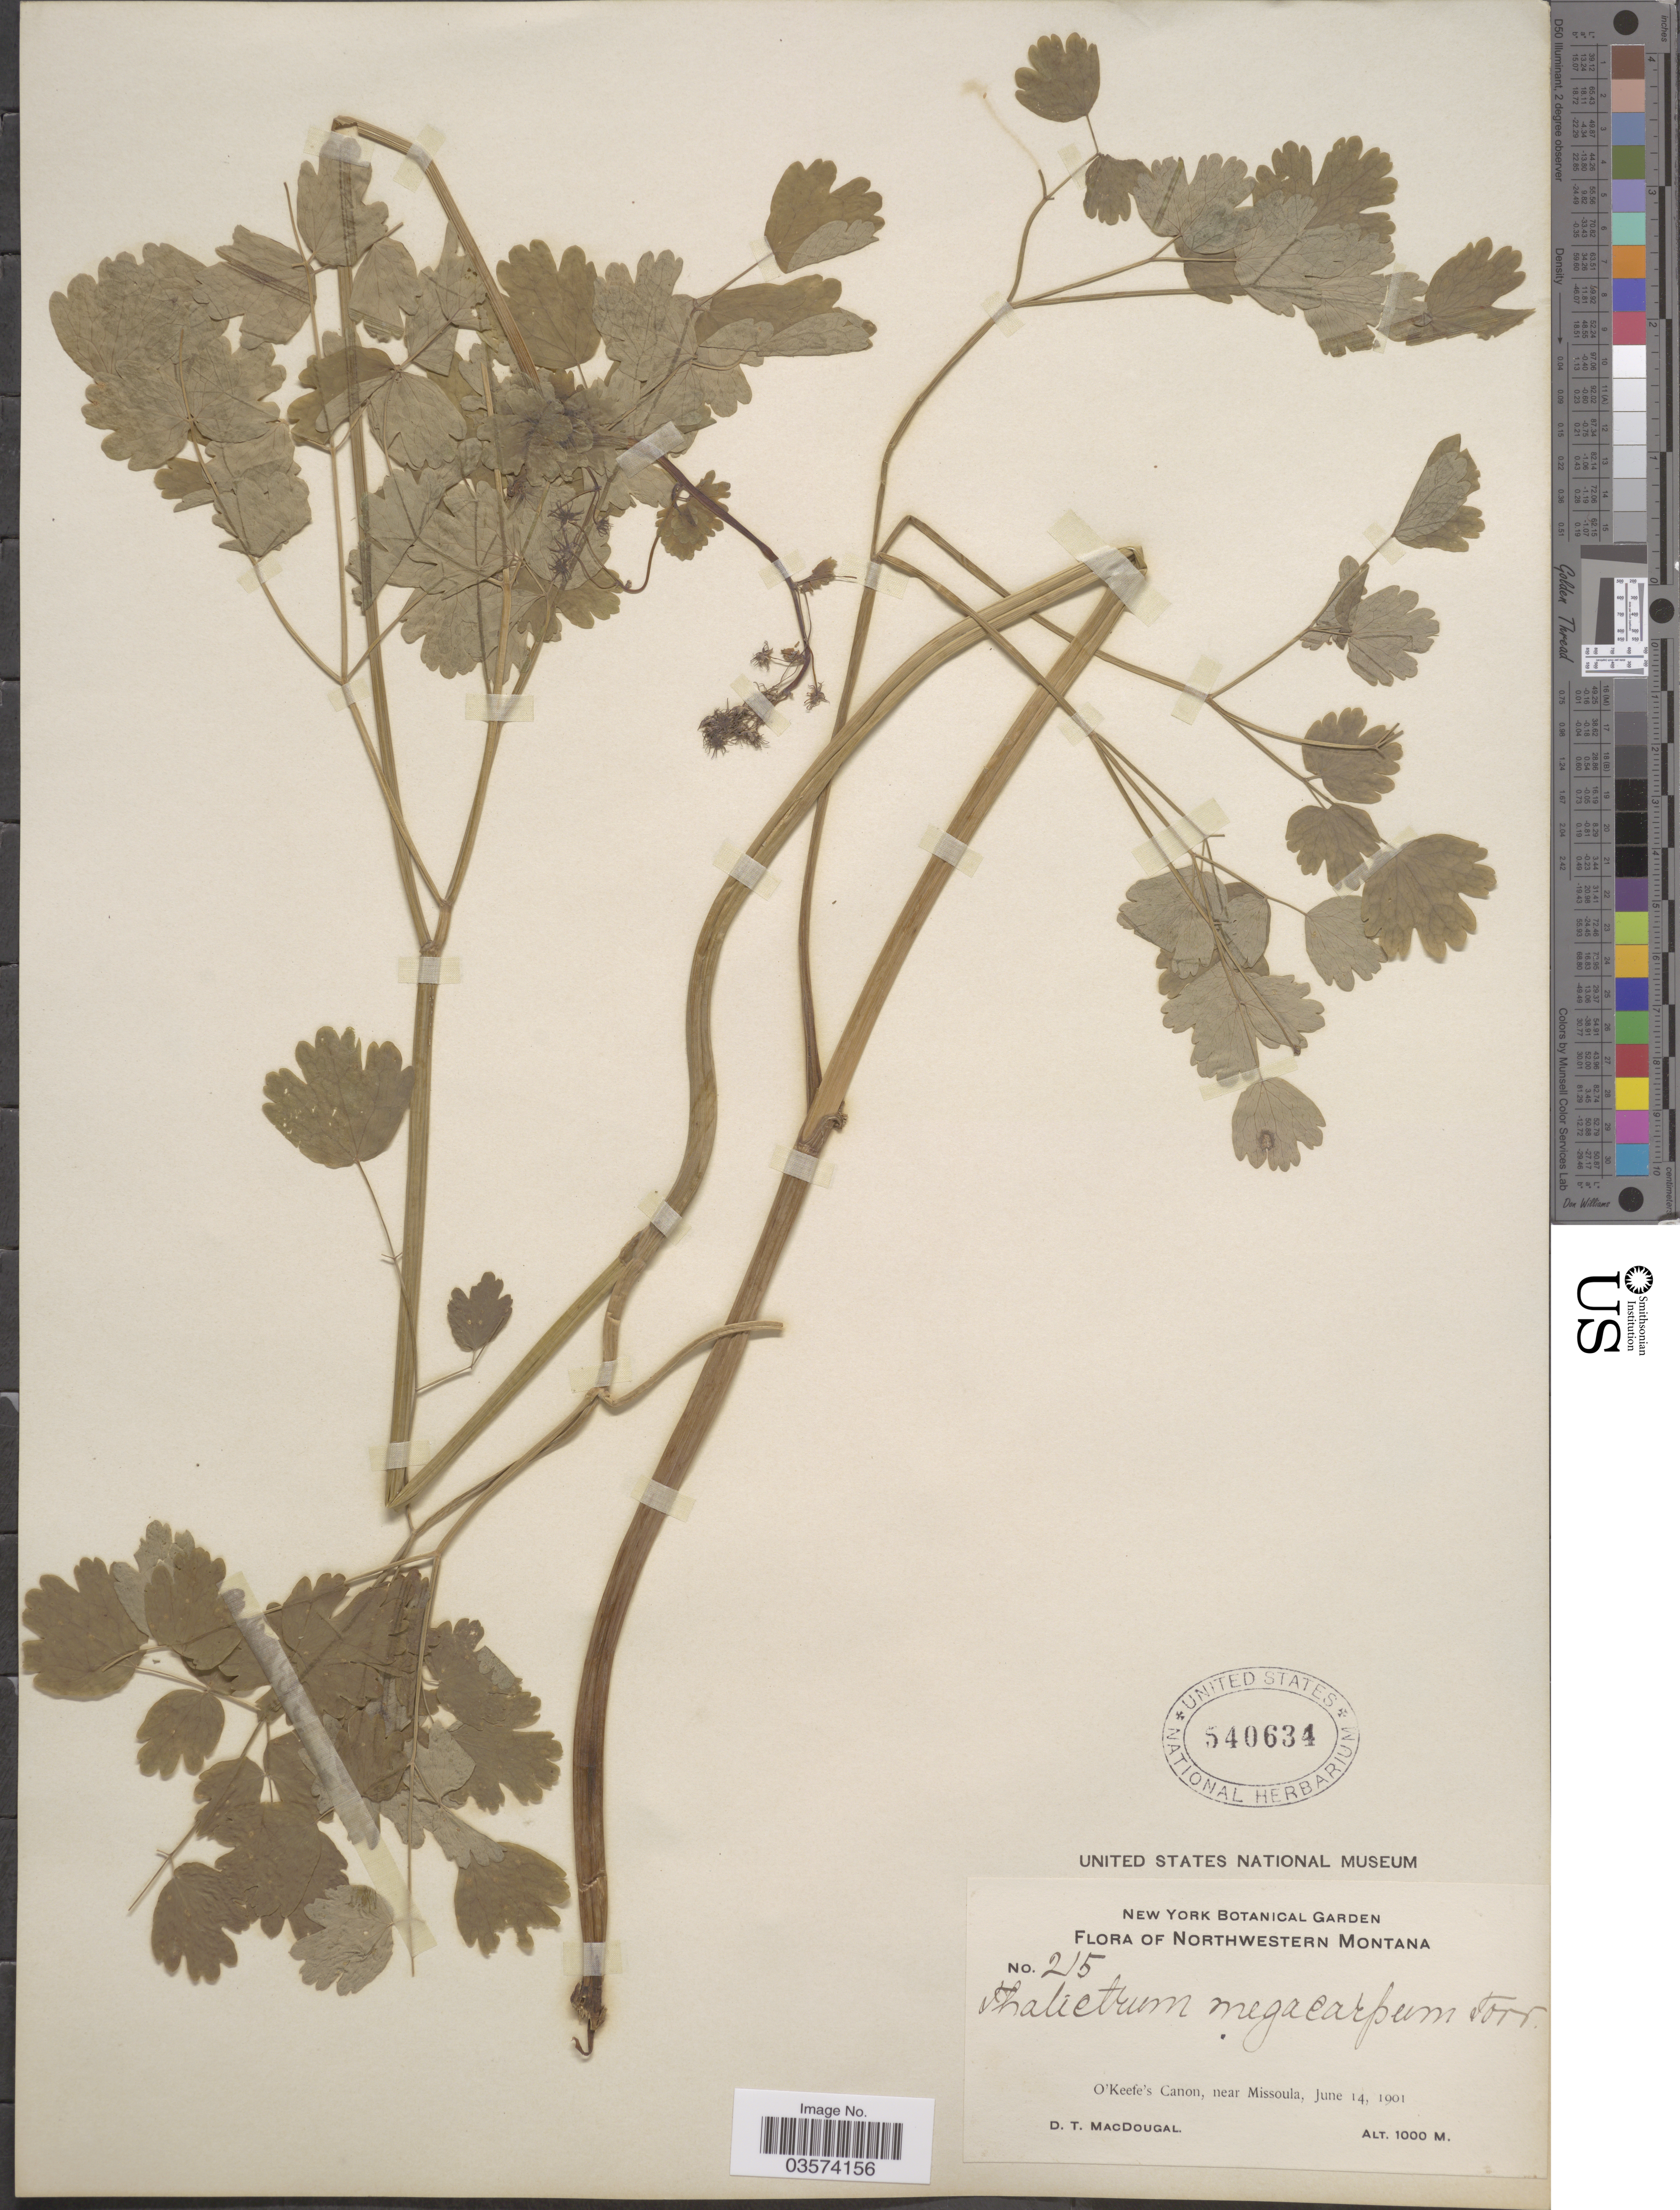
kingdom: Plantae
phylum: Tracheophyta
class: Magnoliopsida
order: Ranunculales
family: Ranunculaceae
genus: Thalictrum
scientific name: Thalictrum occidentale var. palousense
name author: H. St. John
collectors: D. T. MacDougal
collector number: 215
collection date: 1901-06-14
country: United States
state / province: Montana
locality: Northwestern Montana. O'Keefe's Canon, near Missoula.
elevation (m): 1000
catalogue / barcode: US 540634